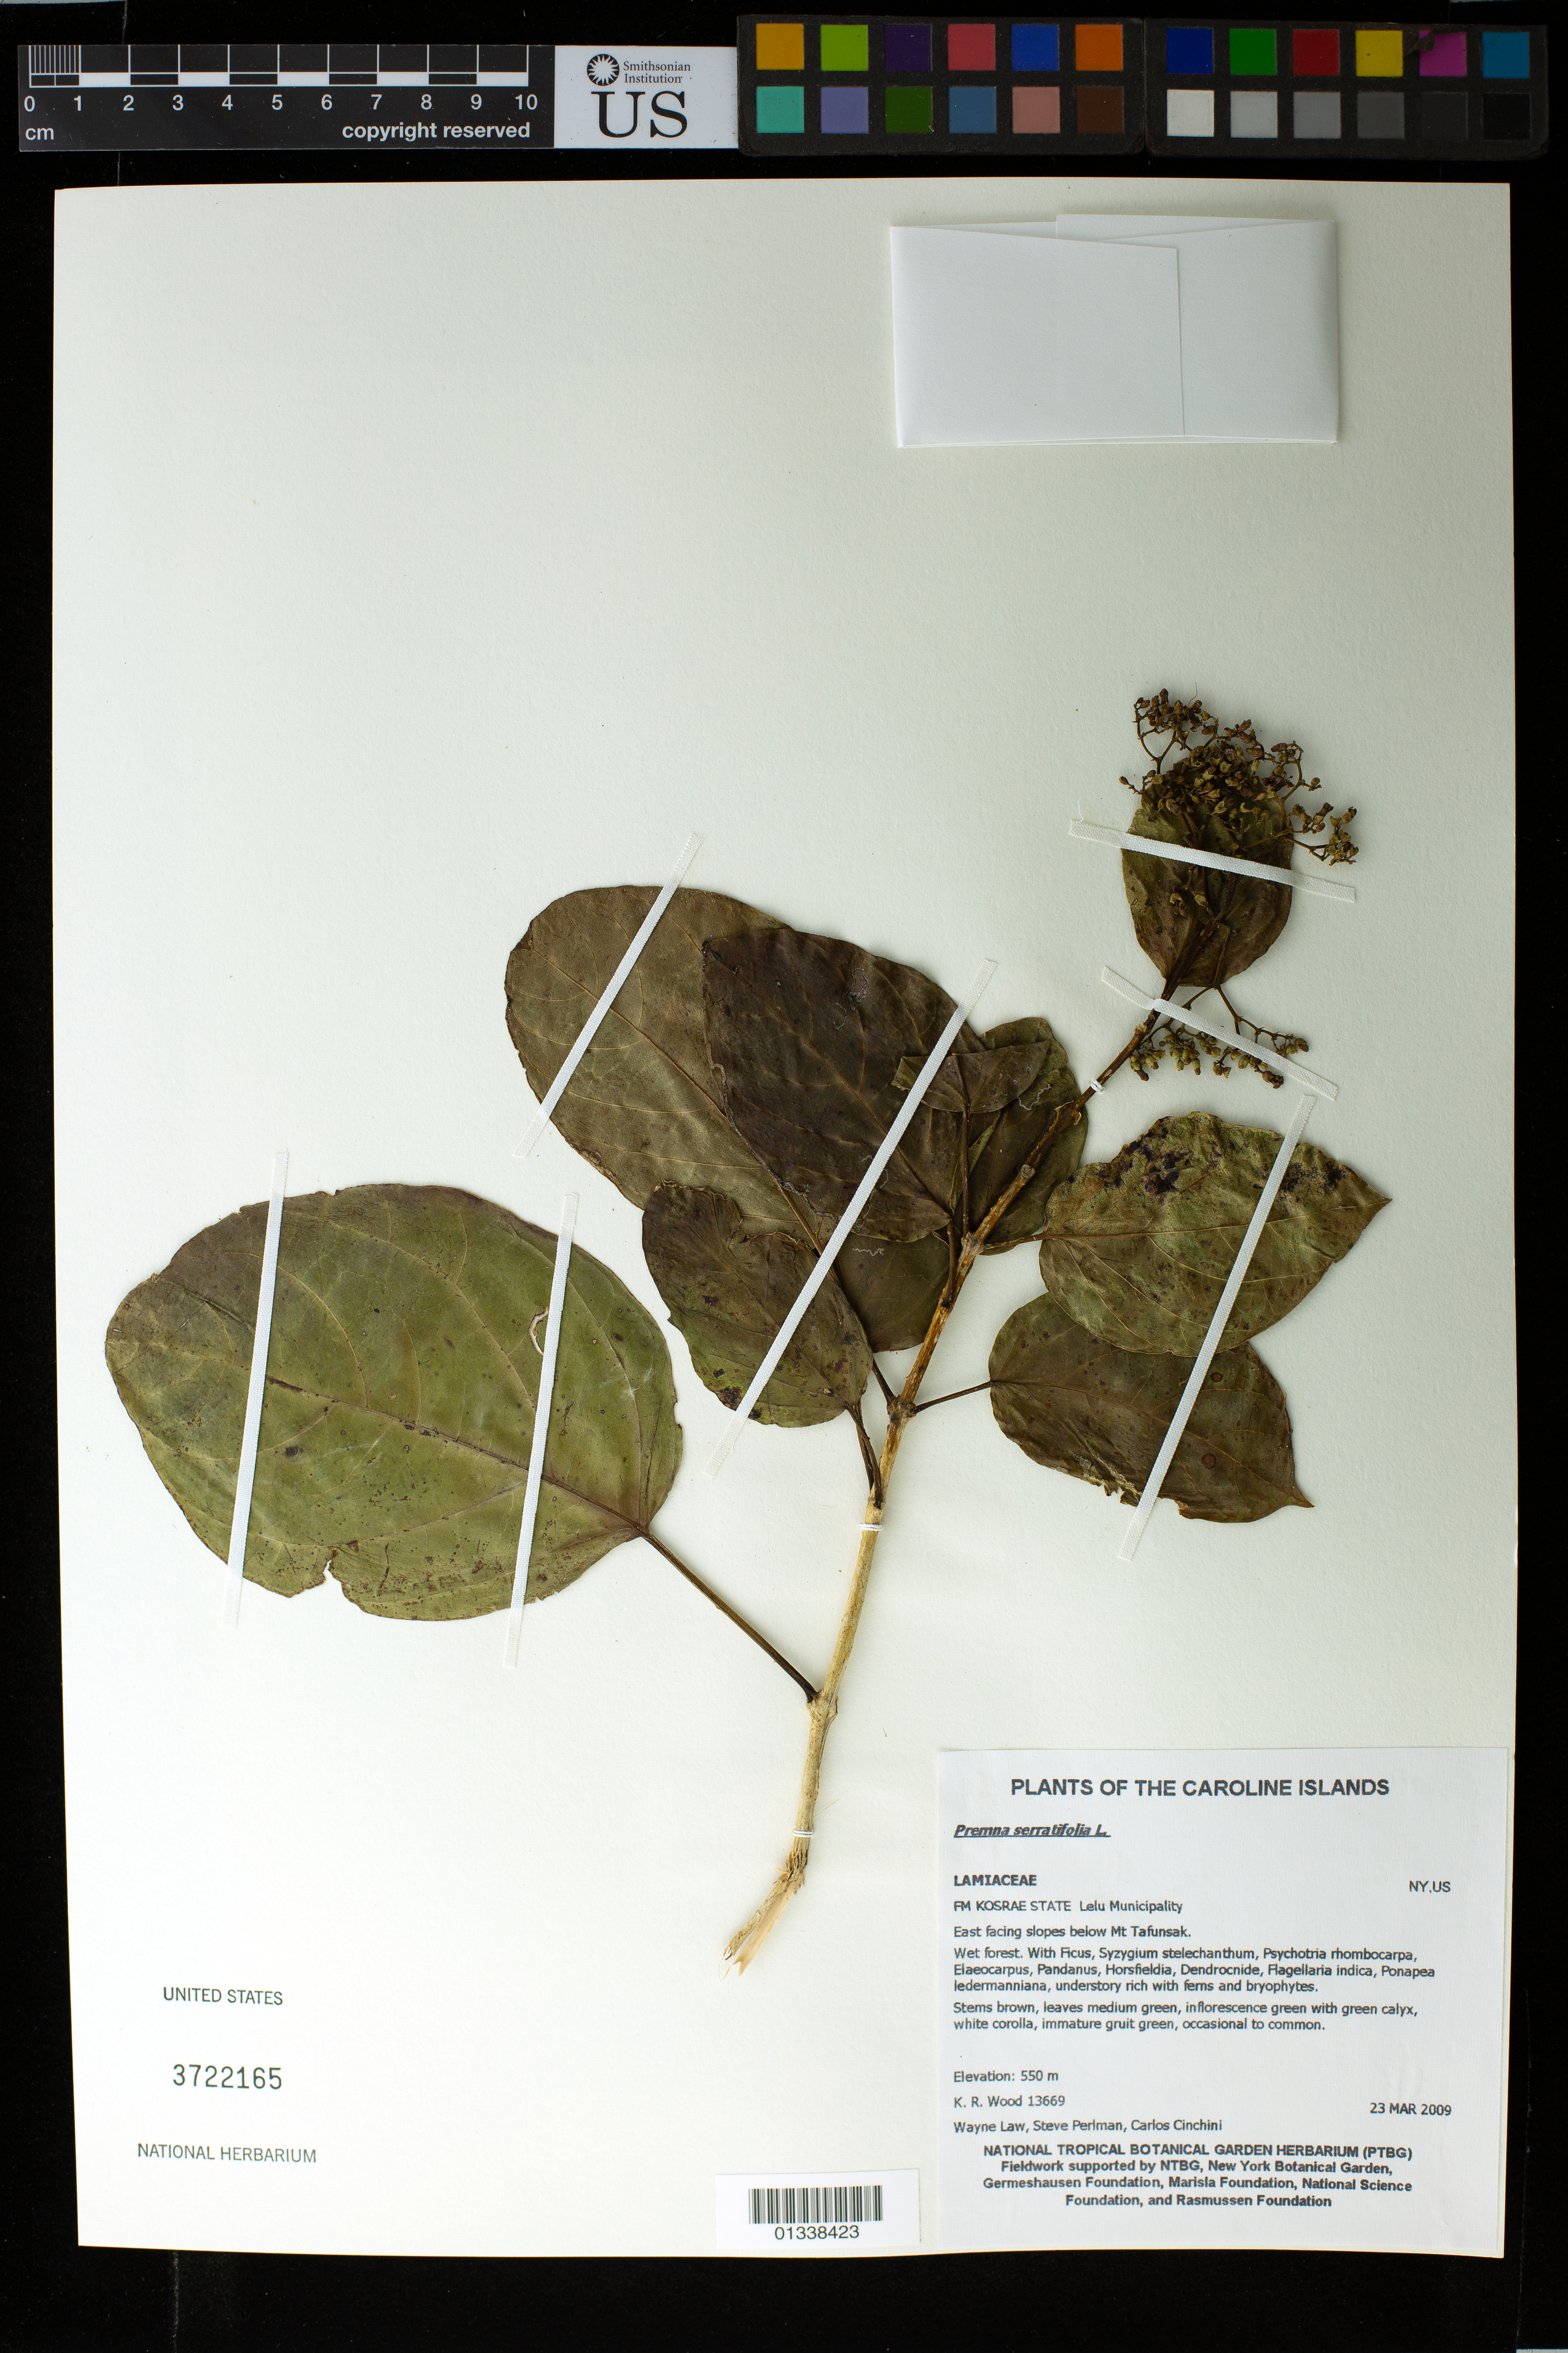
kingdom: Plantae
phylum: Tracheophyta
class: Magnoliopsida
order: Lamiales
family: Lamiaceae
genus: Premna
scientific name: Premna serratifolia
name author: L.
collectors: K. R. Wood, W. Law, S. P. Perlman & C. Cinchini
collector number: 13669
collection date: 2009-03-23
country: Micronesia, Federated States of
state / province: Kosrae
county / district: Lelu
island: Lelu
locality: Kosrae State Lelu Municipality. East facing slopes below Mt Tafunsak.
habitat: Wet forest. Understory rich with ferns and bryophytes.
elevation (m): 550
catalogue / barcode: US 3722165